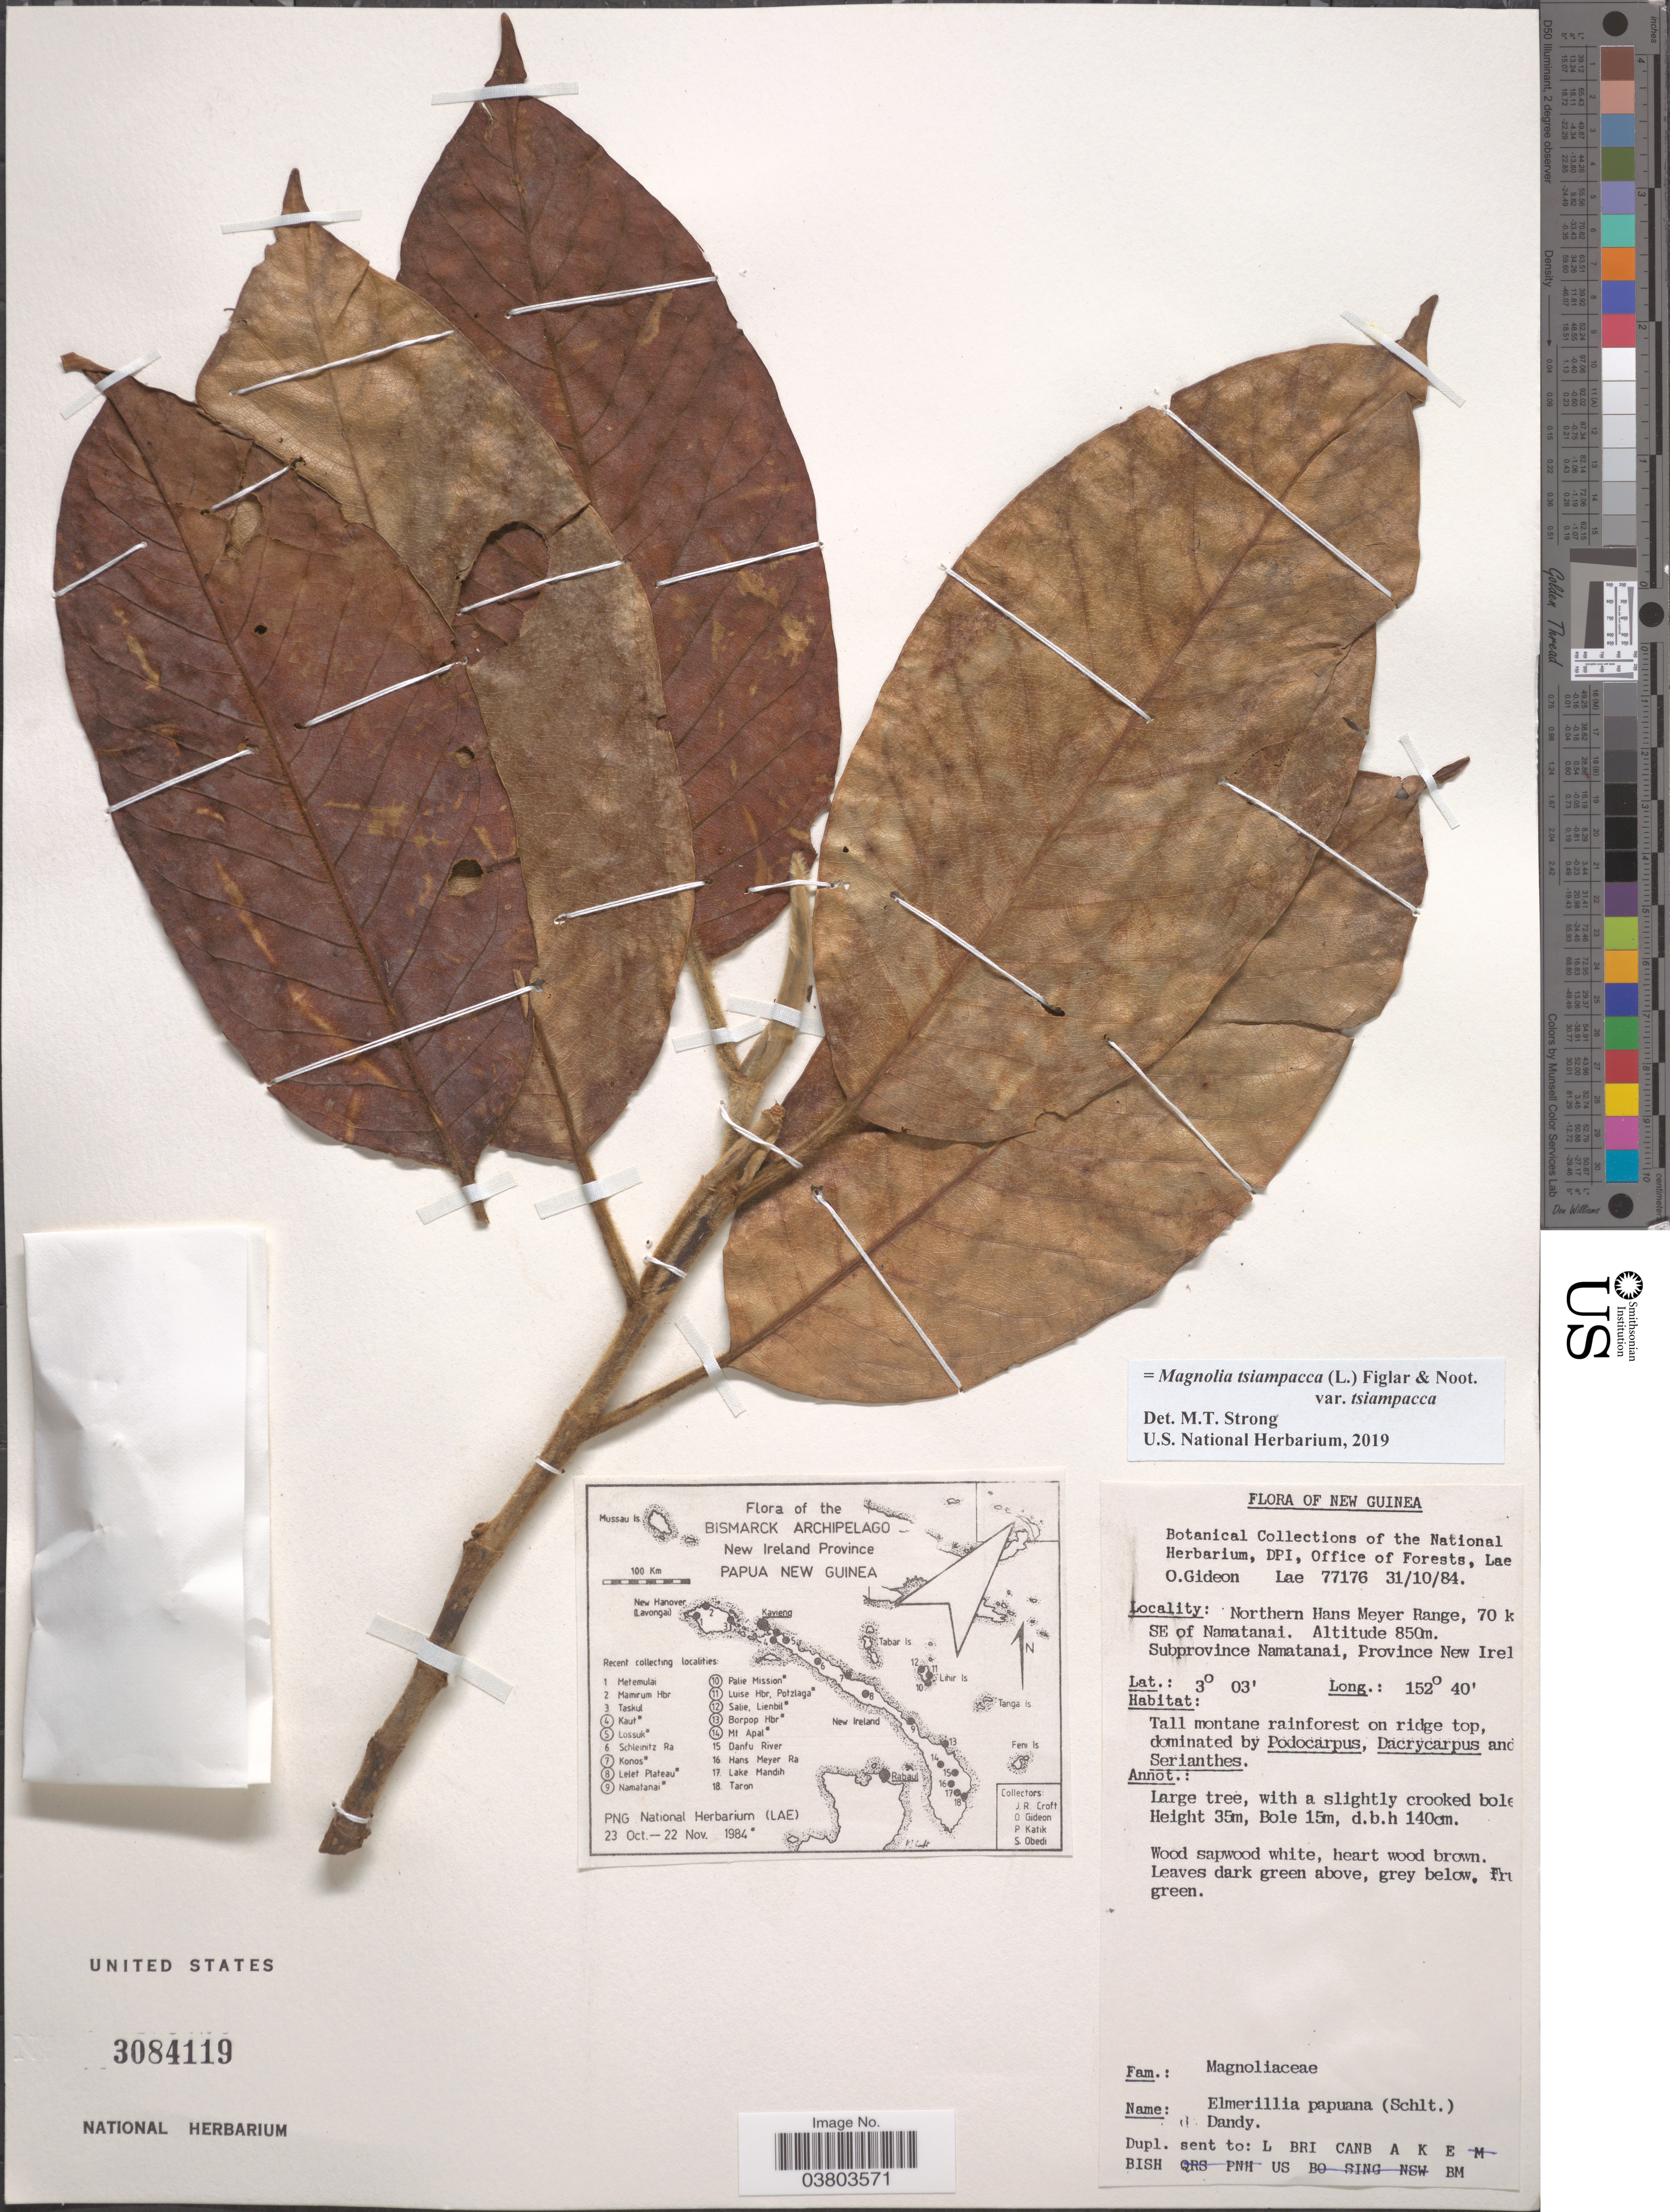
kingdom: Plantae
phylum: Tracheophyta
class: Magnoliopsida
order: Magnoliales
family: Magnoliaceae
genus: Magnolia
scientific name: Magnolia tsiampacca var. tsiampacca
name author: (L.) Figlar & Noot.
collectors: O. Gideon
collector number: LAE 77176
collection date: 1984-10-31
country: Papua New Guinea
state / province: New Ireland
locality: The Bismarck Archipelago. New Guinea. Northern Hans Meyer Range, 70 k [illegible text] SE of Namatanai. Subprovince Namatanai.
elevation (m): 850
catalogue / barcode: US 3084119